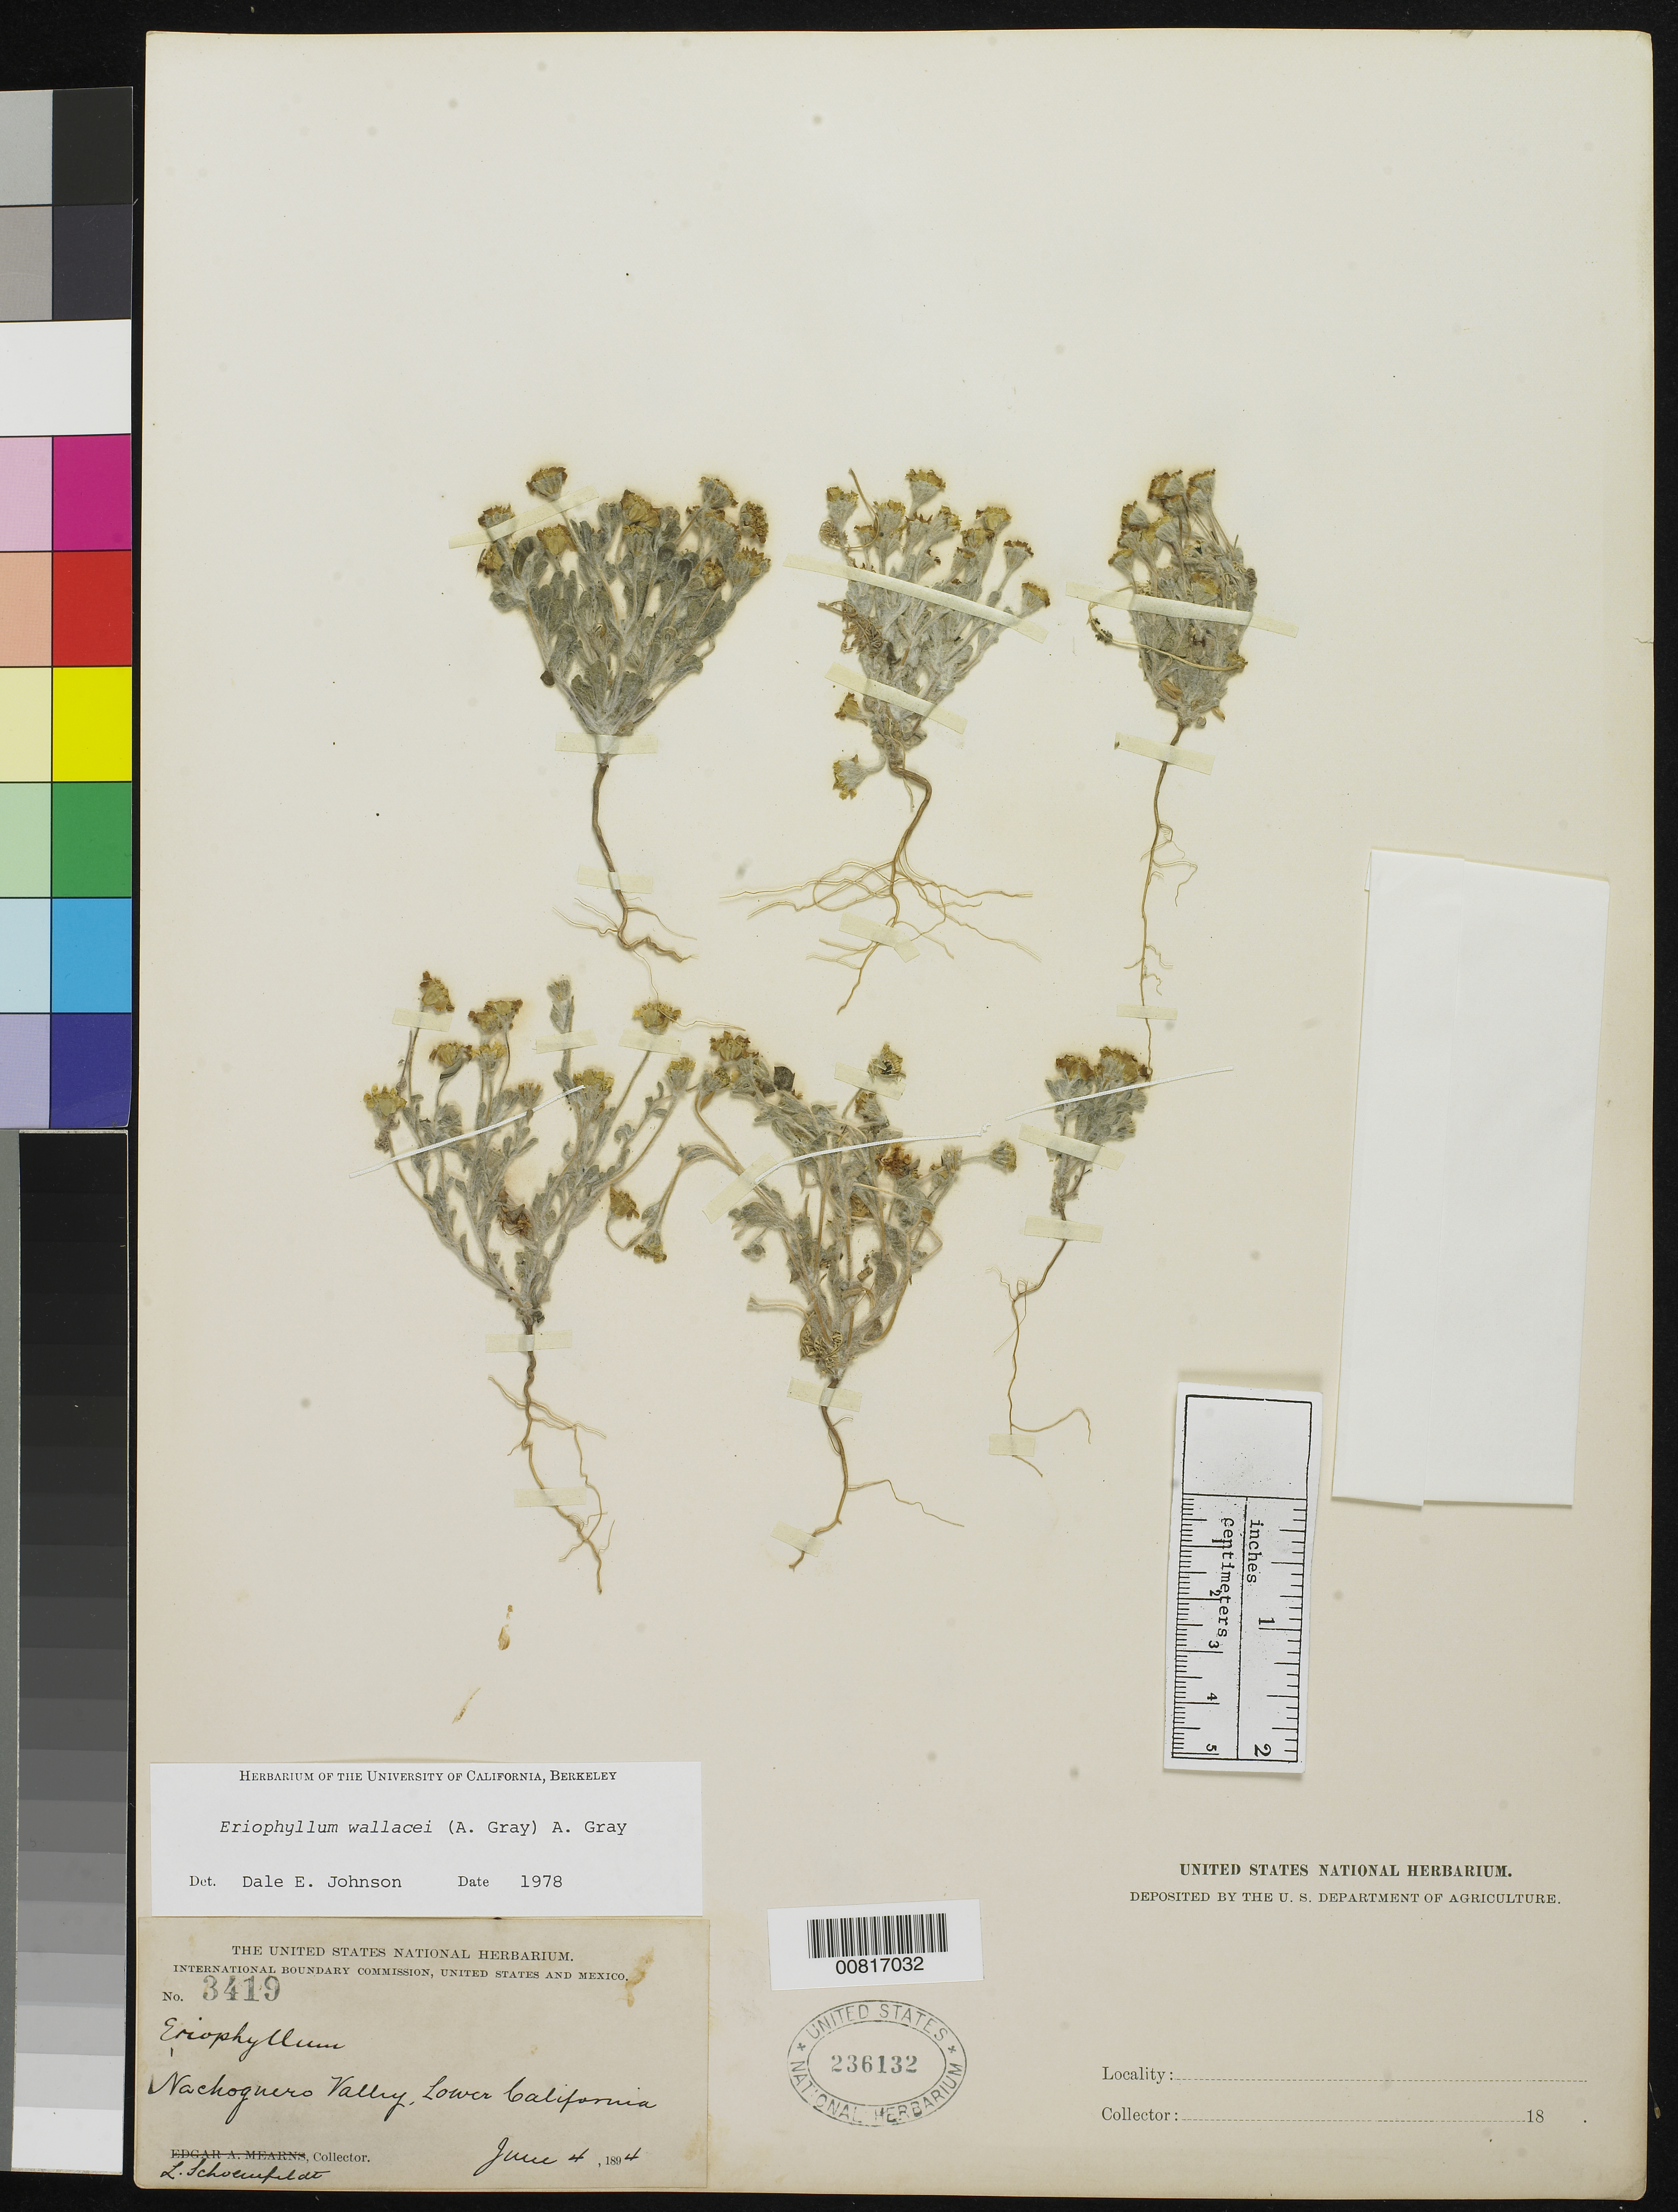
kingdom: Plantae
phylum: Tracheophyta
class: Magnoliopsida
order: Asterales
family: Asteraceae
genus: Eriophyllum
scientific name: Eriophyllum wallacei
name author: (A. Gray) A. Gray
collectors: L. Schoenfeldt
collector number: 3419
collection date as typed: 04 Jun 1894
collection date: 1894-06-04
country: Mexico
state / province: Baja California Norte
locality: Nachoguero Valley, Baja California.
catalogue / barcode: US 236132